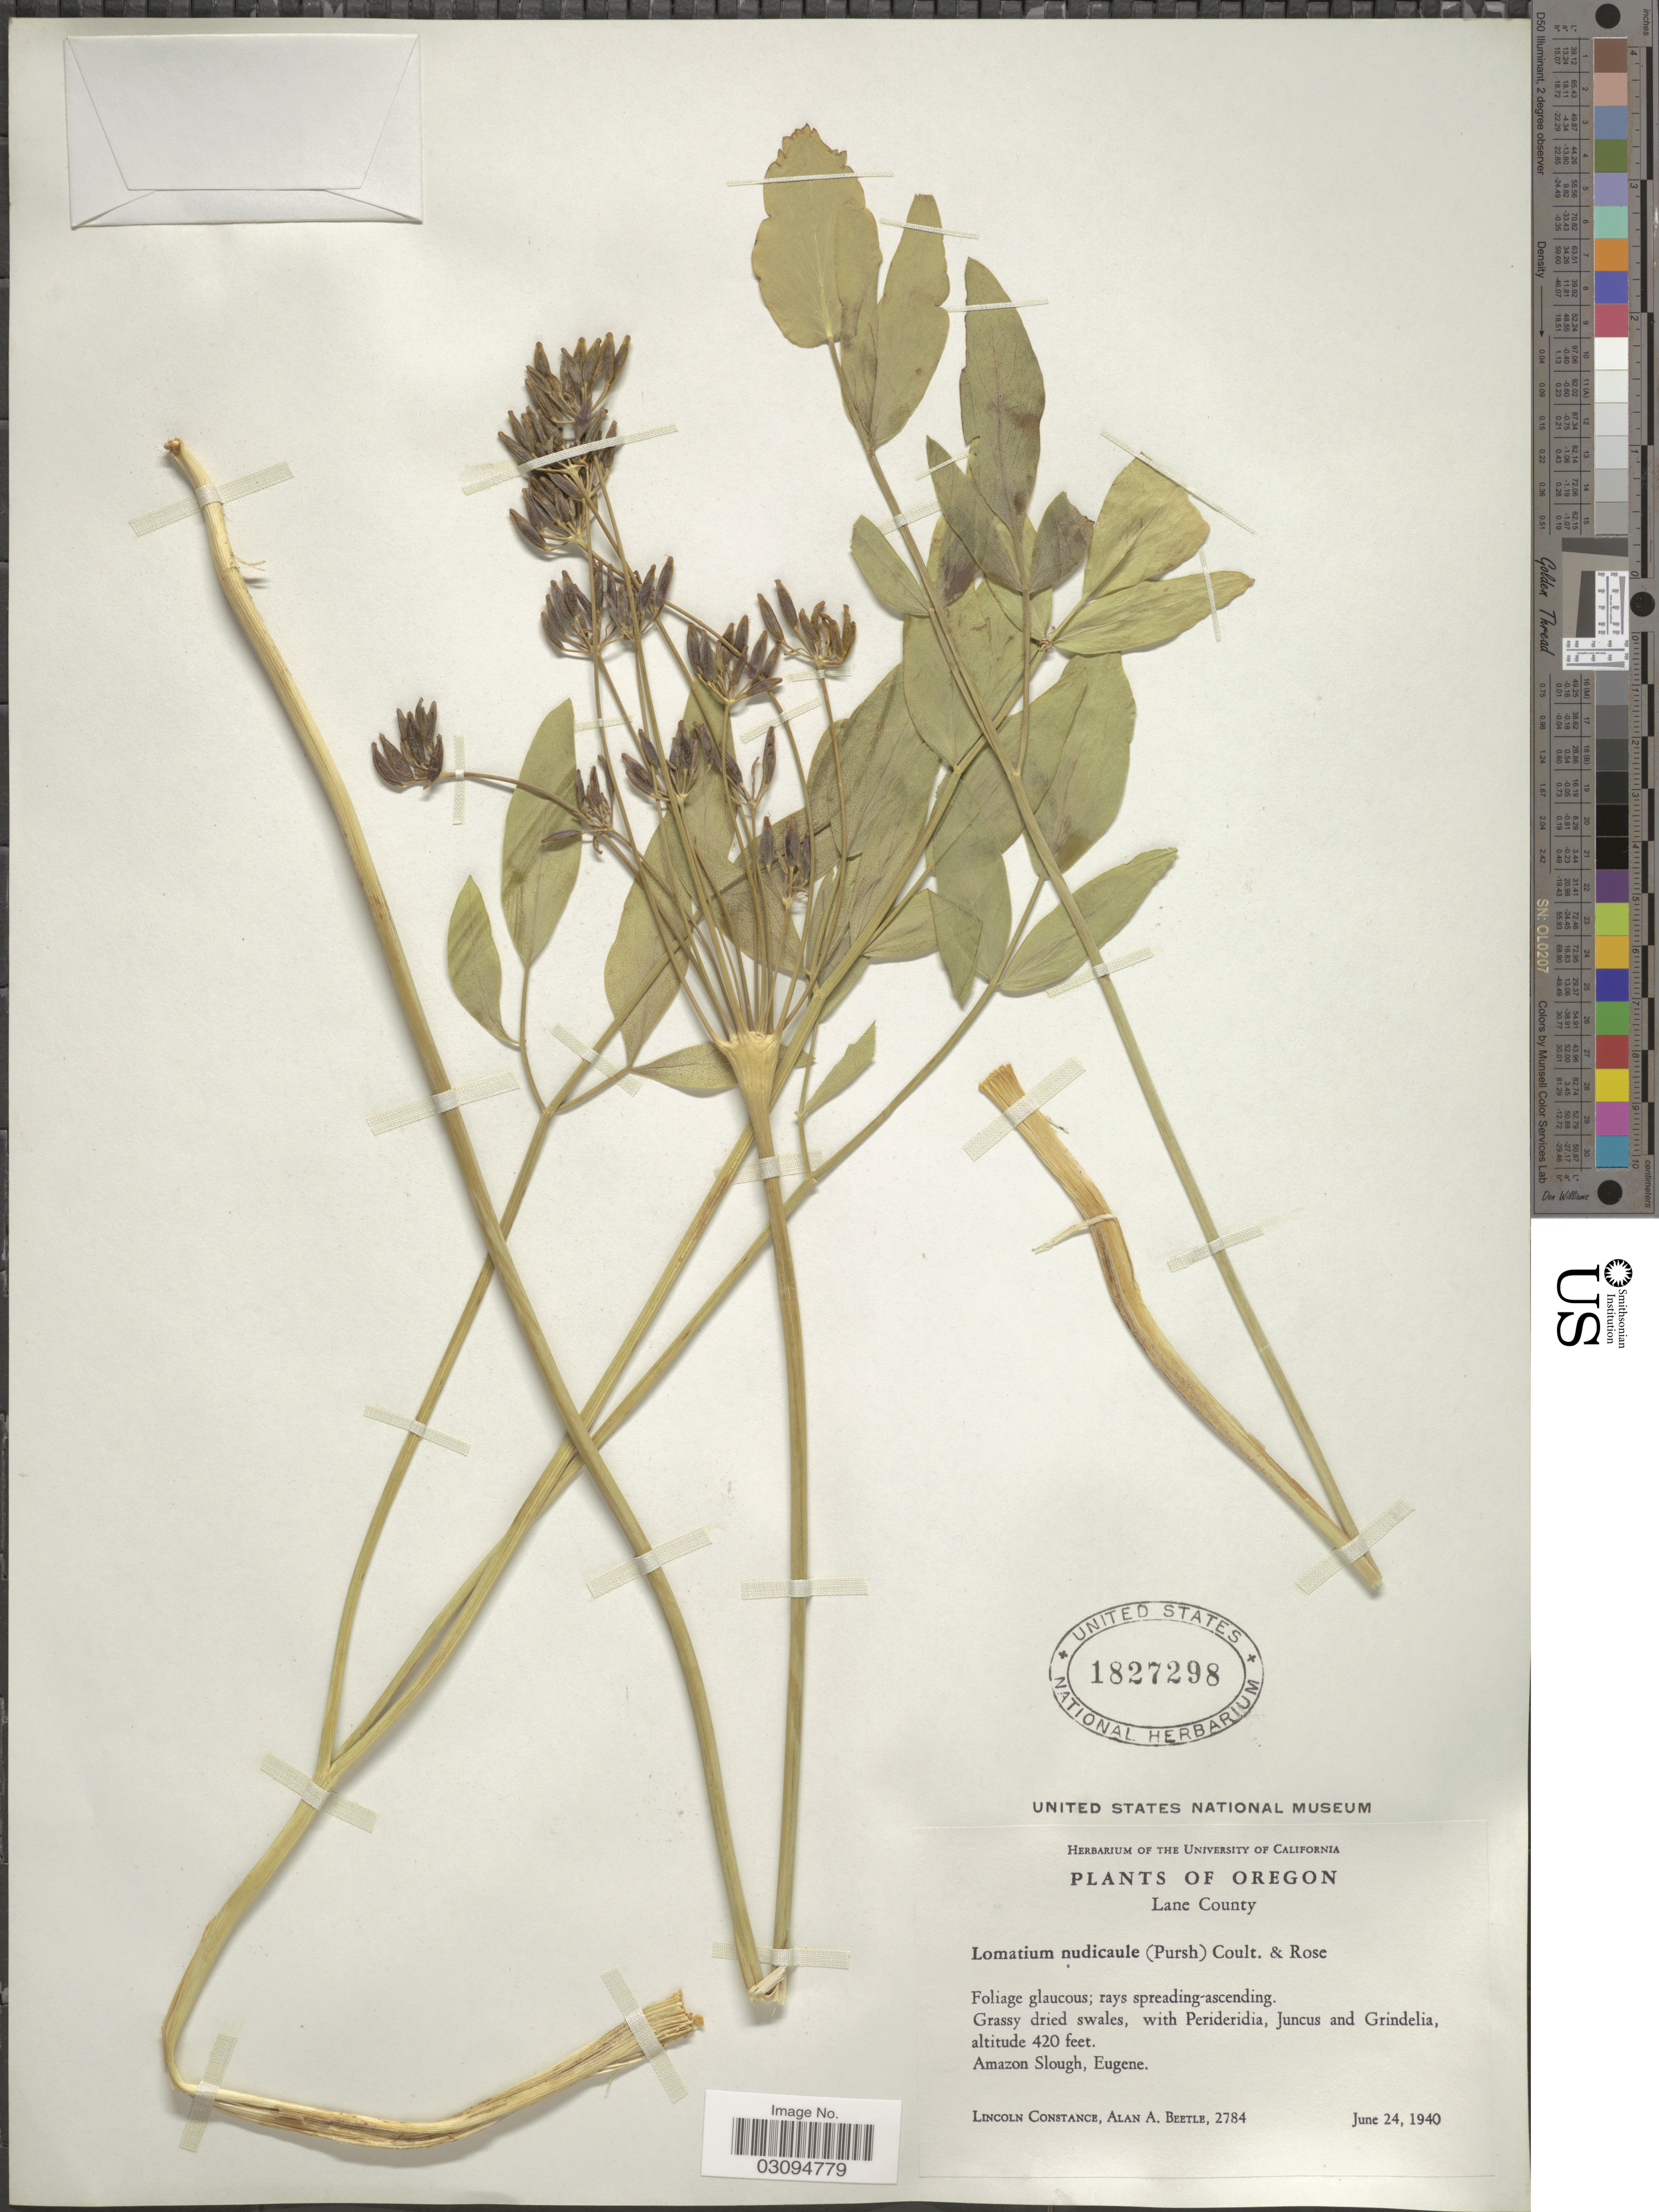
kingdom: Plantae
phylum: Tracheophyta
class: Magnoliopsida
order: Apiales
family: Apiaceae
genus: Lomatium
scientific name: Lomatium nudicaule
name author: (Pursh) J.M. Coult. & Rose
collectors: L. Constance & A. A. Beetle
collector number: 2784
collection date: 1940-06-24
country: United States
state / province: Oregon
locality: Lane County. Amazon Slough, Eugene.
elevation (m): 128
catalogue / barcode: US 1827298